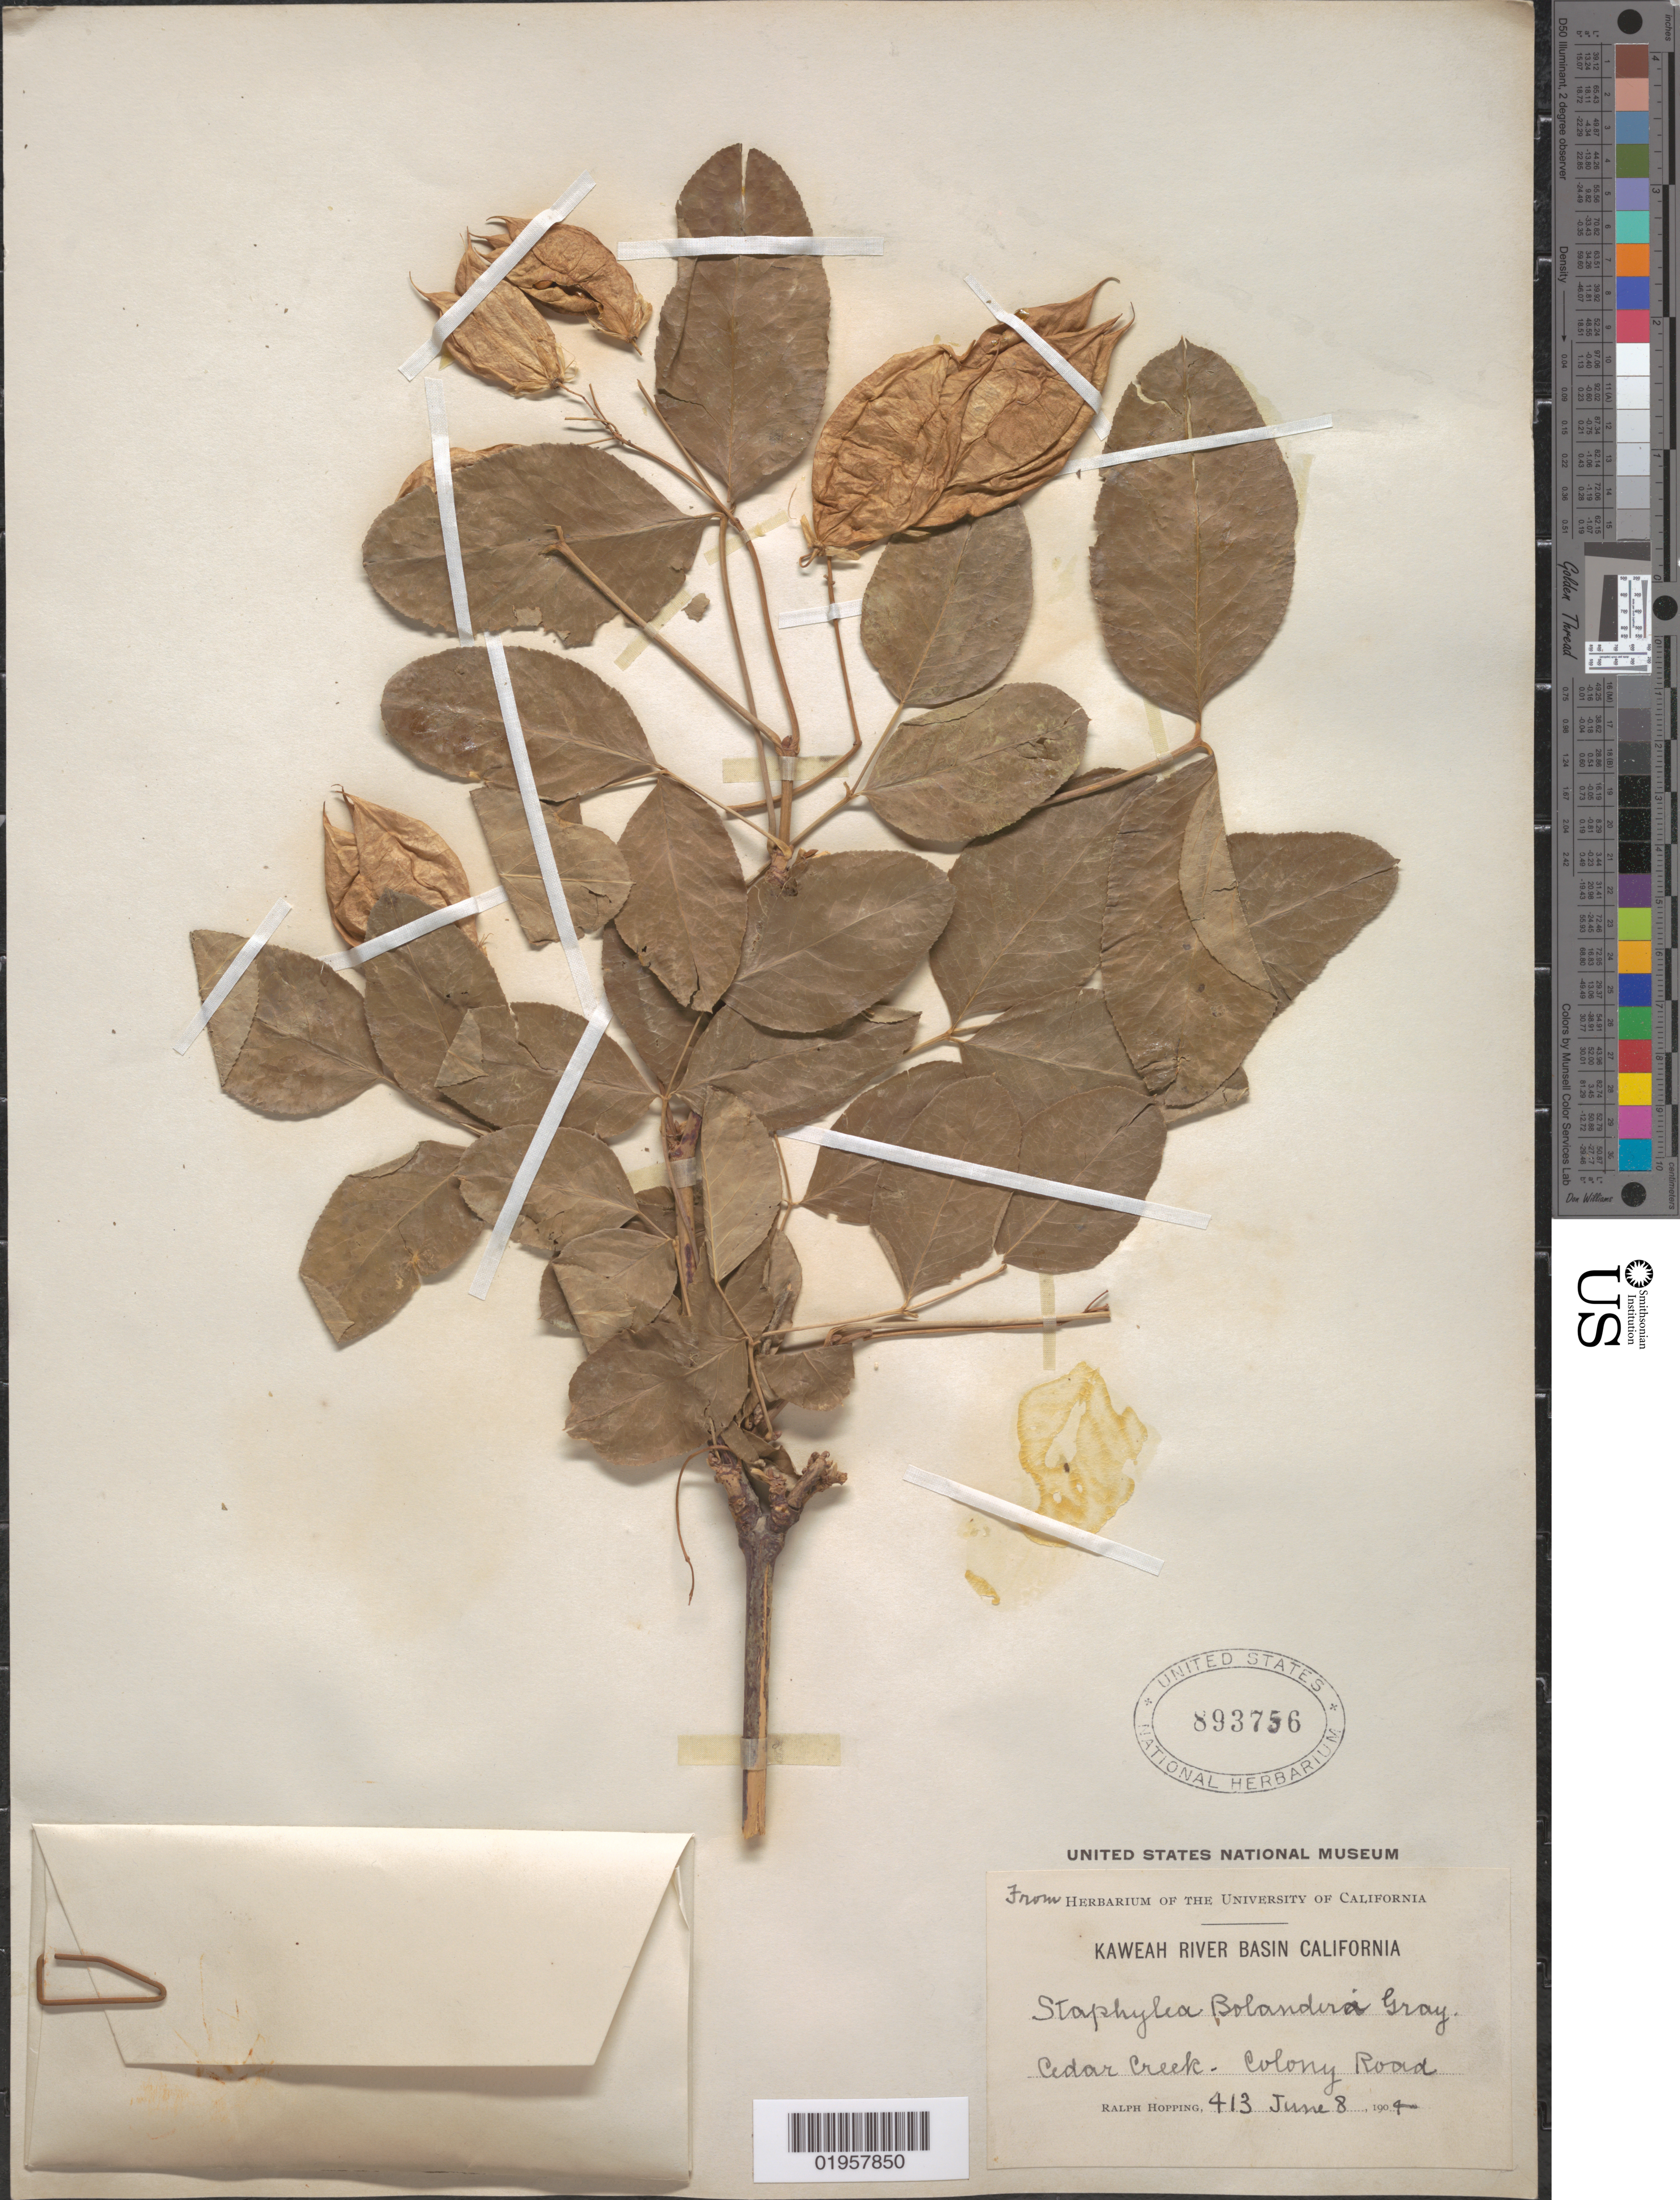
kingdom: Plantae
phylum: Tracheophyta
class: Magnoliopsida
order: Crossosomatales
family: Staphyleaceae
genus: Staphylea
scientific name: Staphylea bolanderi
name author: A. Gray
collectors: R. Hopping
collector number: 413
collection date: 1904-06-08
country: United States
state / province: California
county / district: Tulare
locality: Kaweah River Basin, Cedar Creek, Colony Road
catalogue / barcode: US 893756